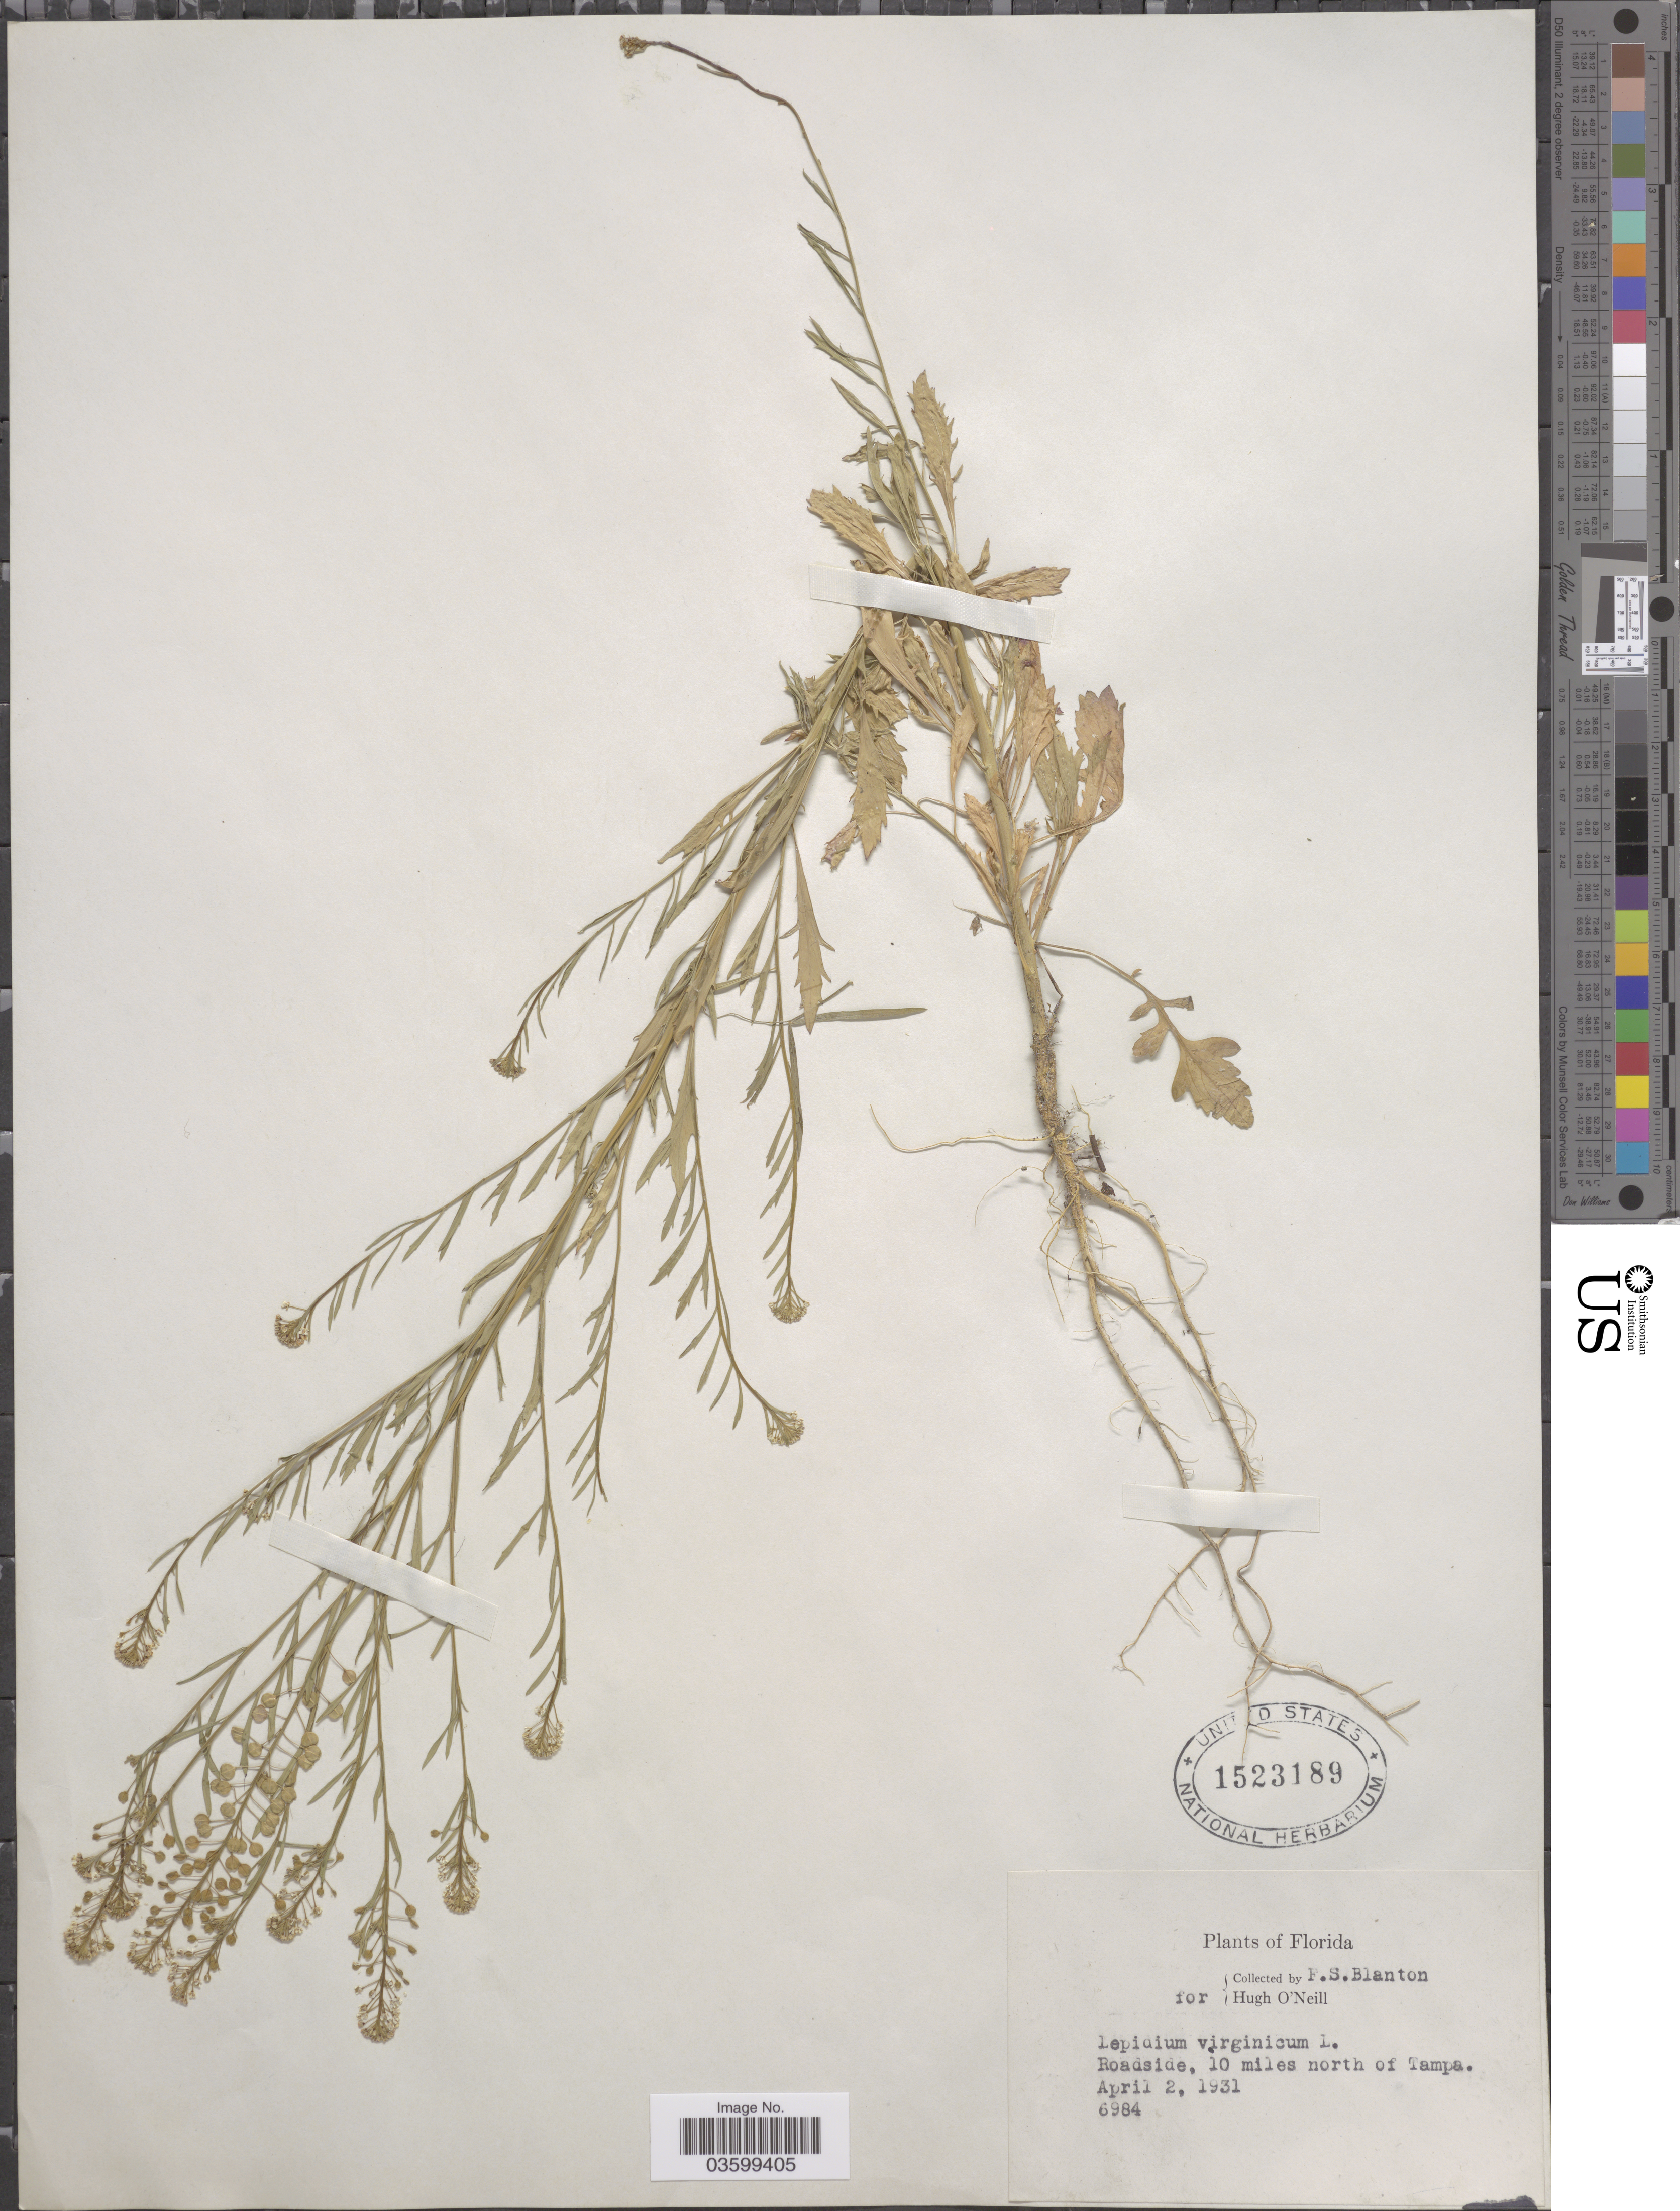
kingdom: Plantae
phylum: Tracheophyta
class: Magnoliopsida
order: Brassicales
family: Brassicaceae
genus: Lepidium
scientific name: Lepidium virginicum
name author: L.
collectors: F. S. Blanton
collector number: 6984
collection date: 1931-04-02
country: United States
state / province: Florida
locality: Roadside, 10 miles north of Tampa.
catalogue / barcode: US 1523189